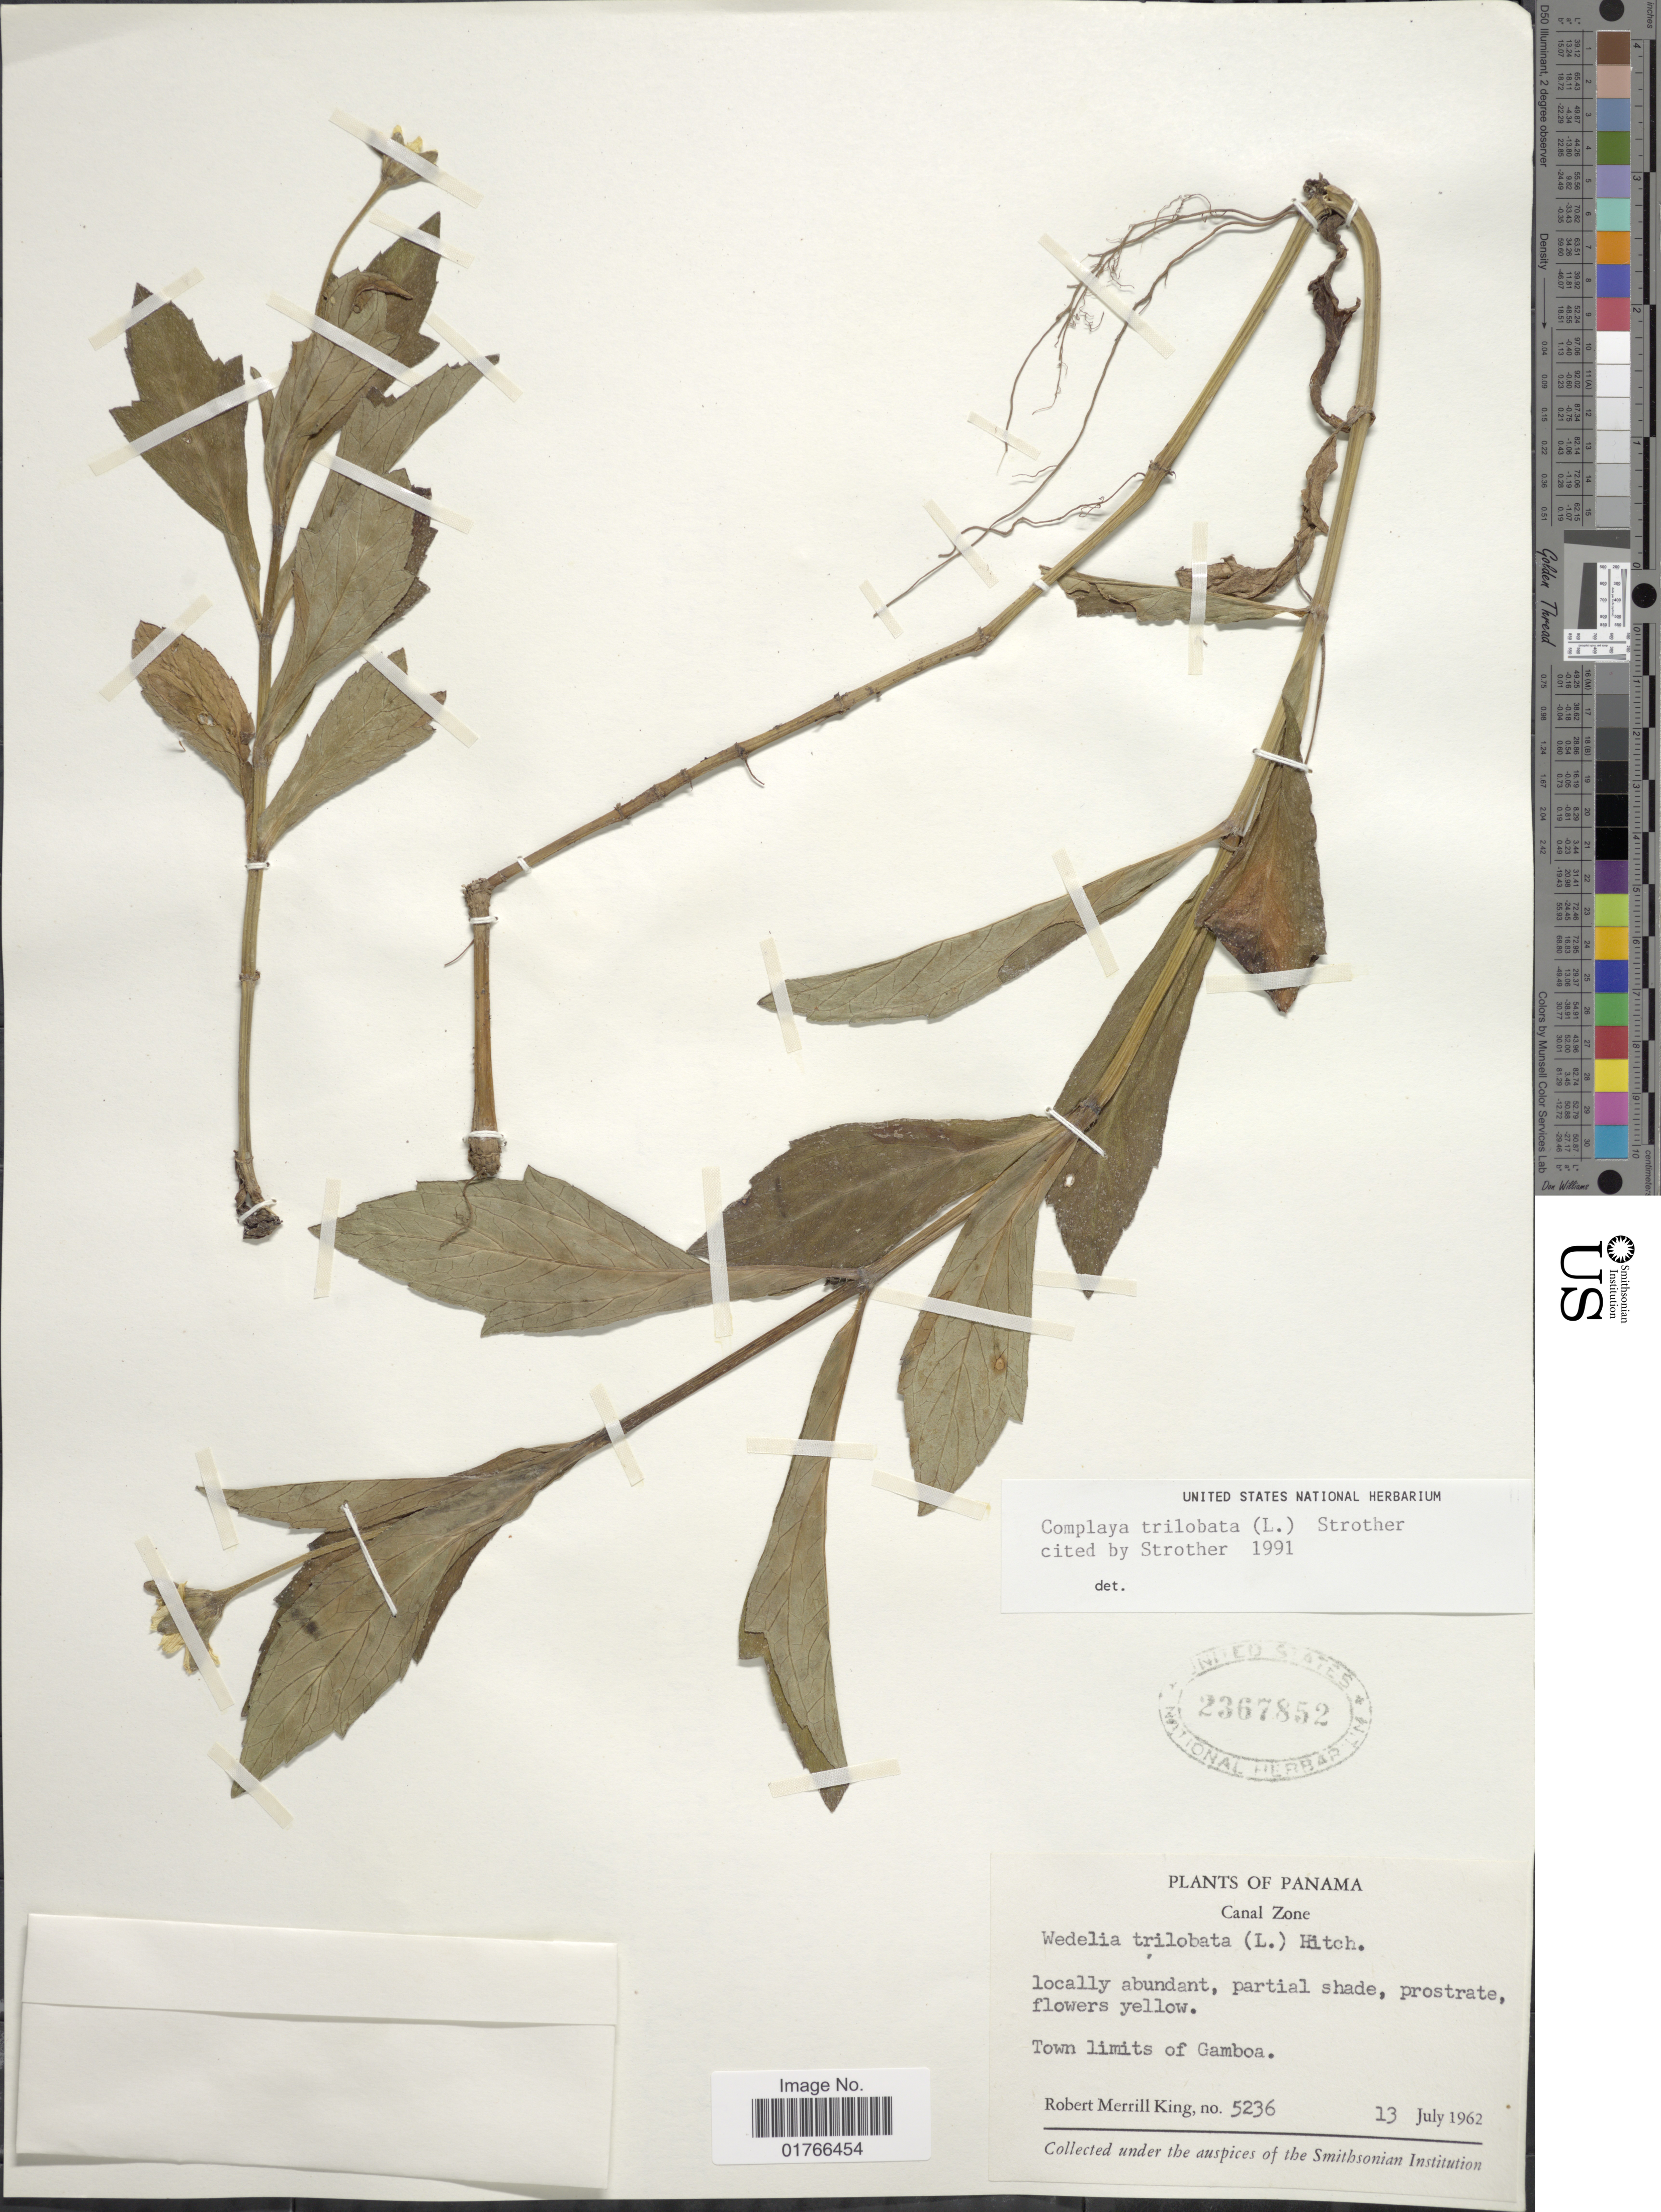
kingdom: Plantae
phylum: Tracheophyta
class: Magnoliopsida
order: Asterales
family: Asteraceae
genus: Sphagneticola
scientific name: Sphagneticola trilobata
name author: (L.) Pruski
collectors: R. M. King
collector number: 5236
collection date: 1962-07-13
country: Panama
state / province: Colón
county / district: Canal Zone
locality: Canal Zone, Town limits of Gamboa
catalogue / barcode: US 2367852